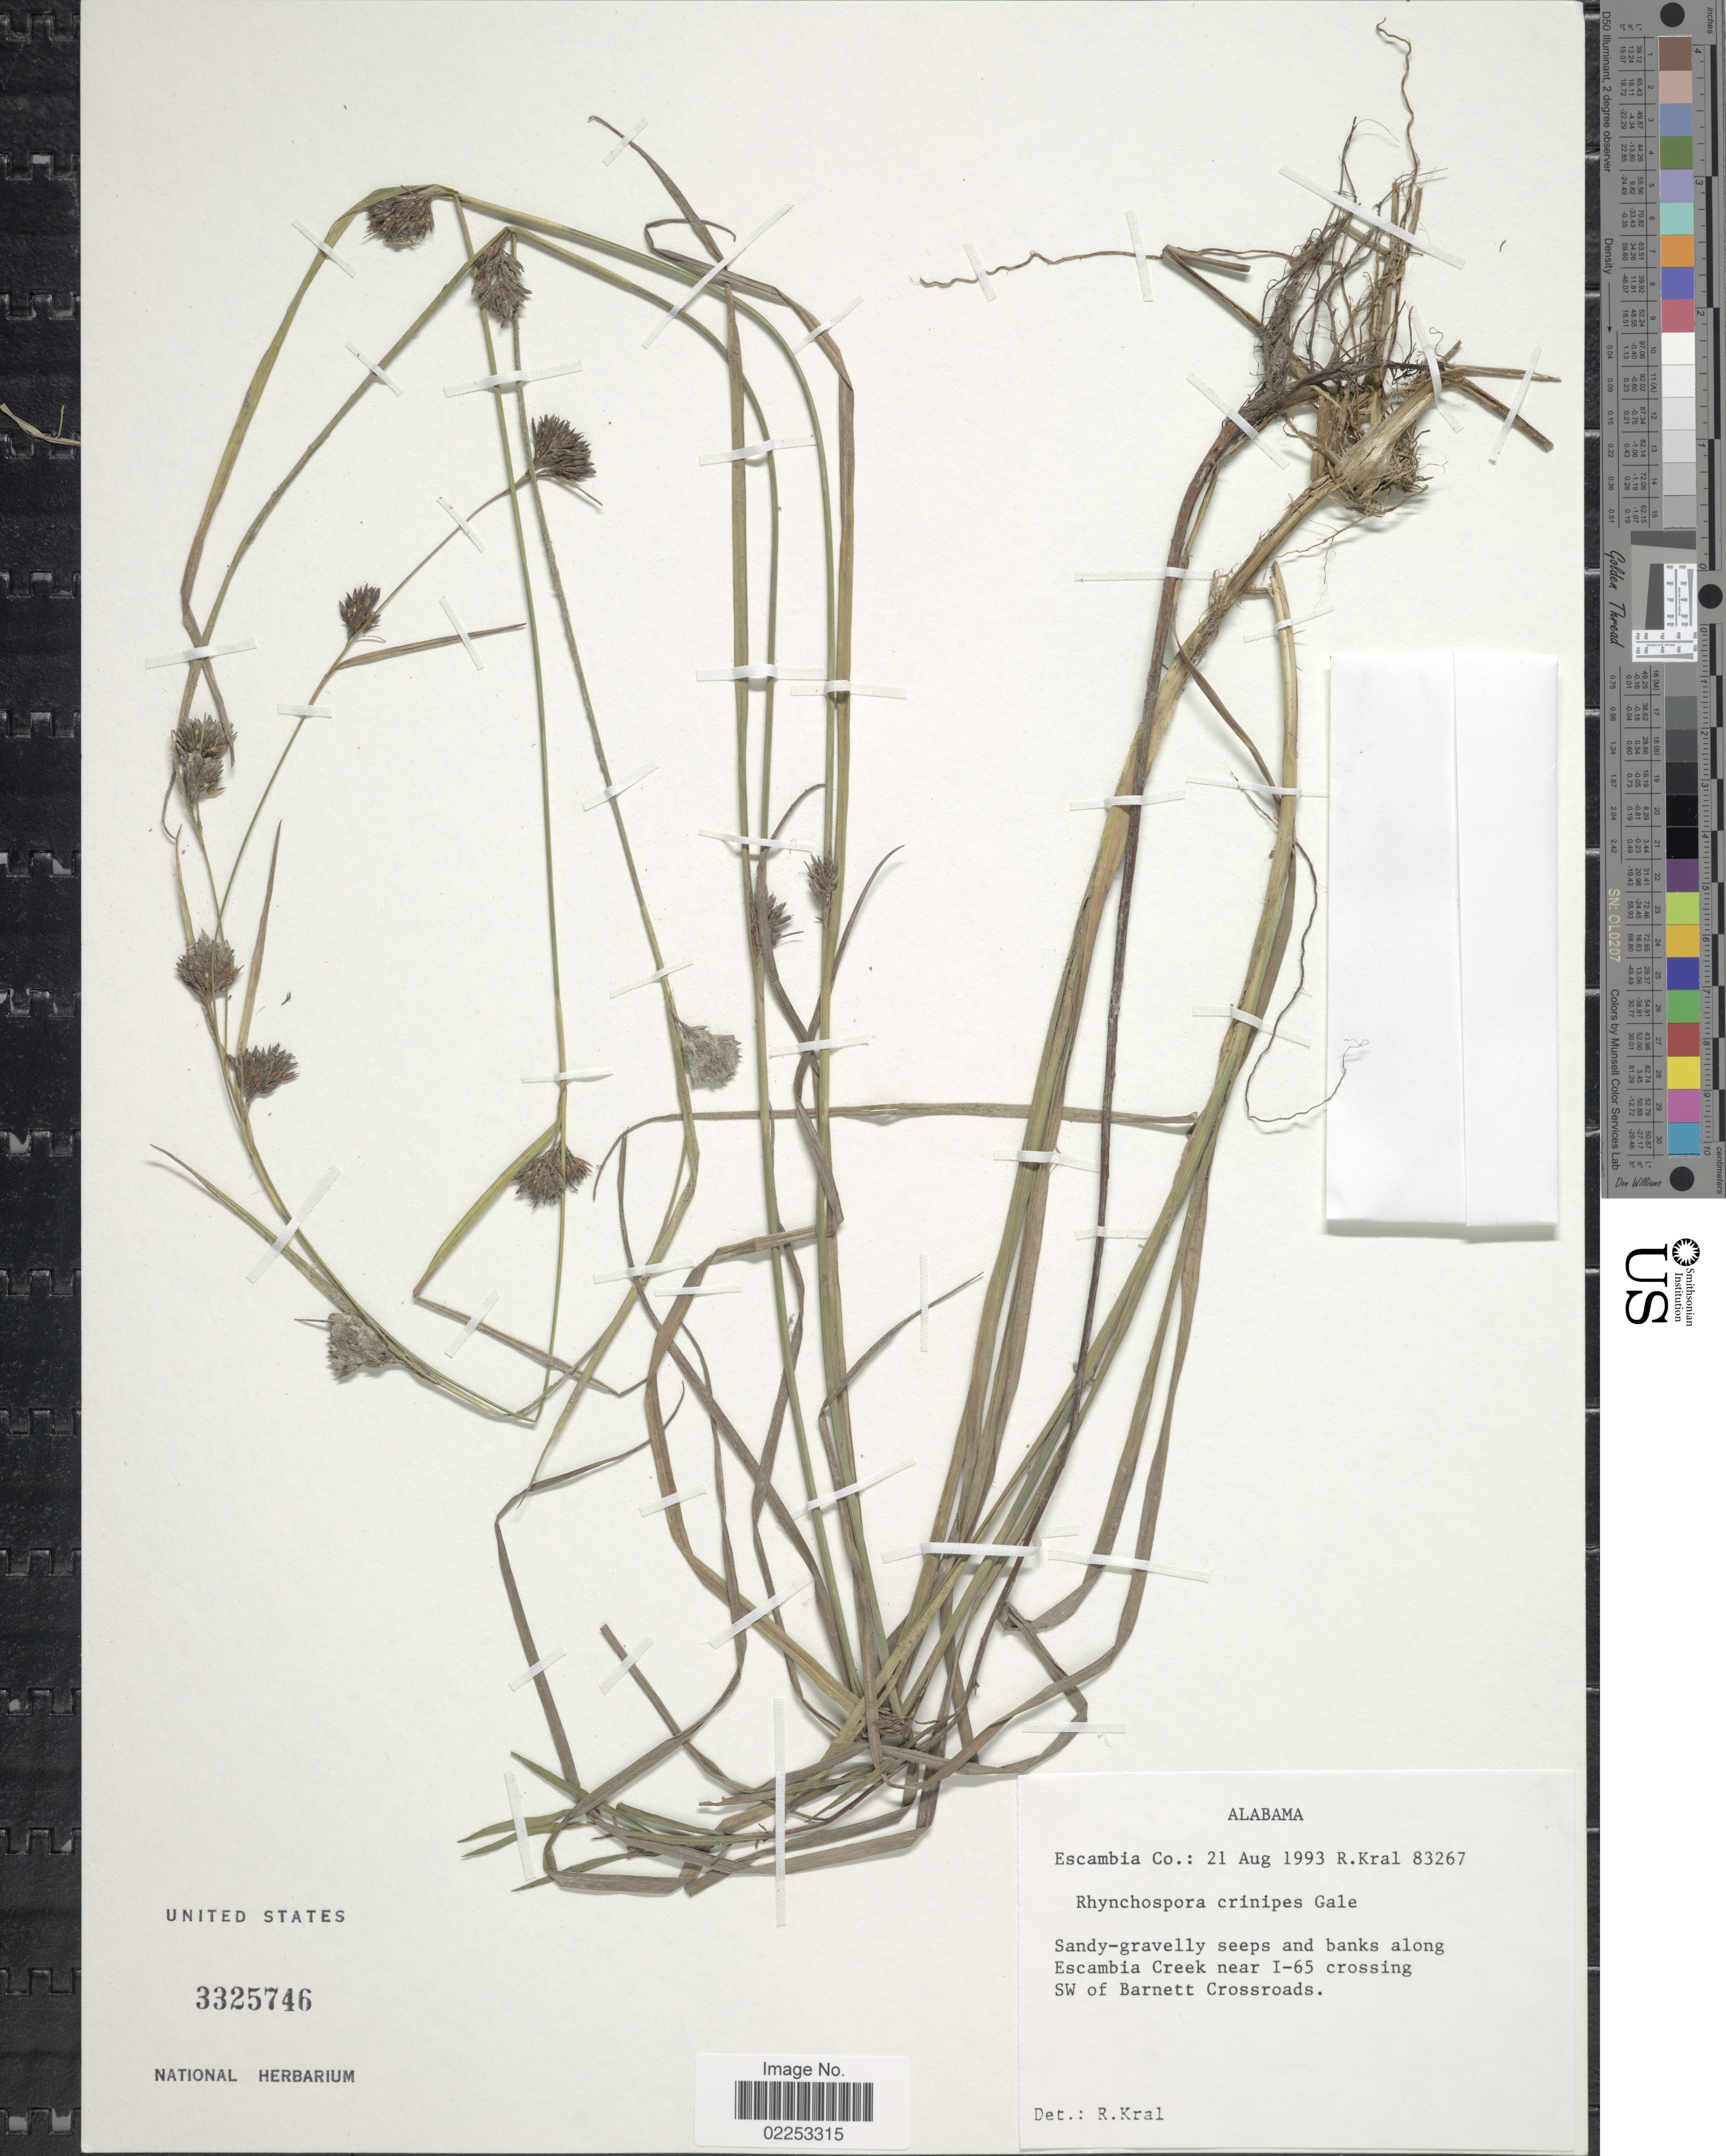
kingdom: Plantae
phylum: Tracheophyta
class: Liliopsida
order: Poales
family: Cyperaceae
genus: Rhynchospora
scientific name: Rhynchospora crinipes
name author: Gale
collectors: R. Kral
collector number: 83267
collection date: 1993-08-21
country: United States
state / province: Alabama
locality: Escambia Co, Sandy-gravelly seeps and banks along Escambia Creek near I-65 crossing SW of Barnett Crossroads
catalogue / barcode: US 3325746